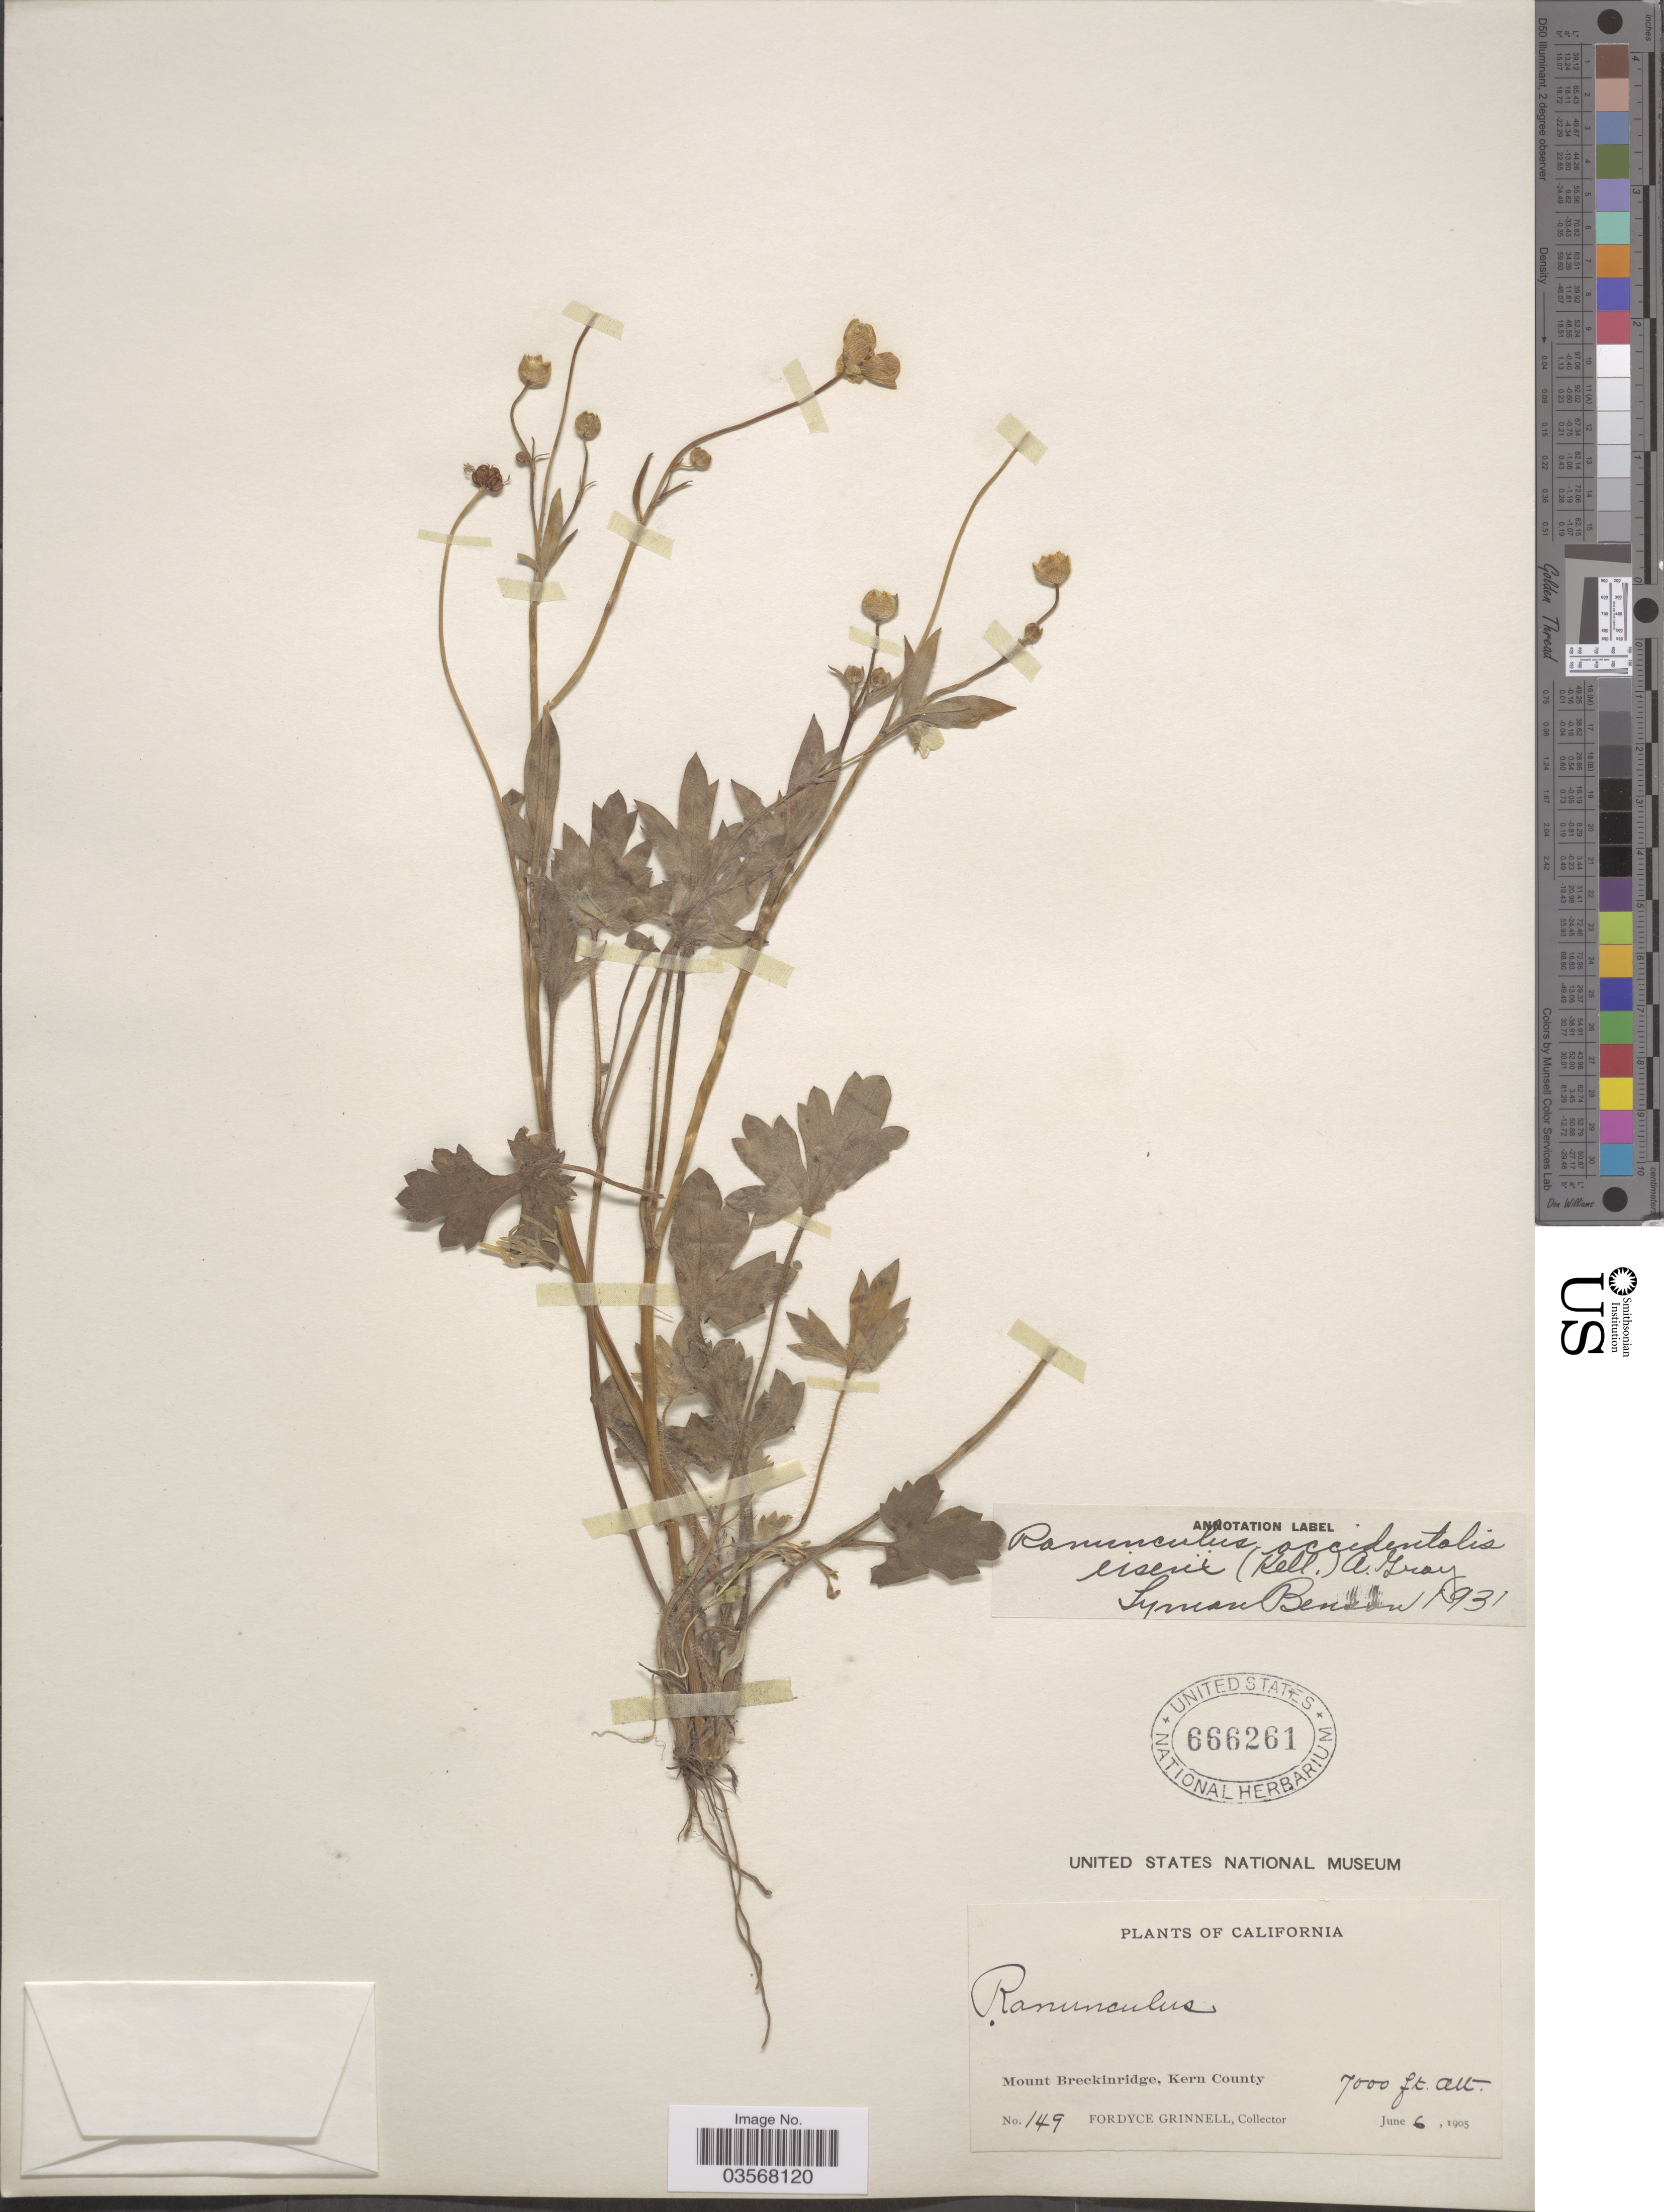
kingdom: Plantae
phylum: Tracheophyta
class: Magnoliopsida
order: Ranunculales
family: Ranunculaceae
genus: Ranunculus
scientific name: Ranunculus occidentalis var. eisenii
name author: Nutt.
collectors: F. Grinnell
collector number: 149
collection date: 1905-06-06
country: United States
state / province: California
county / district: Kern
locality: Mount Breckinridge, Kern County.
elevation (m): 2134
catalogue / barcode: US 666261